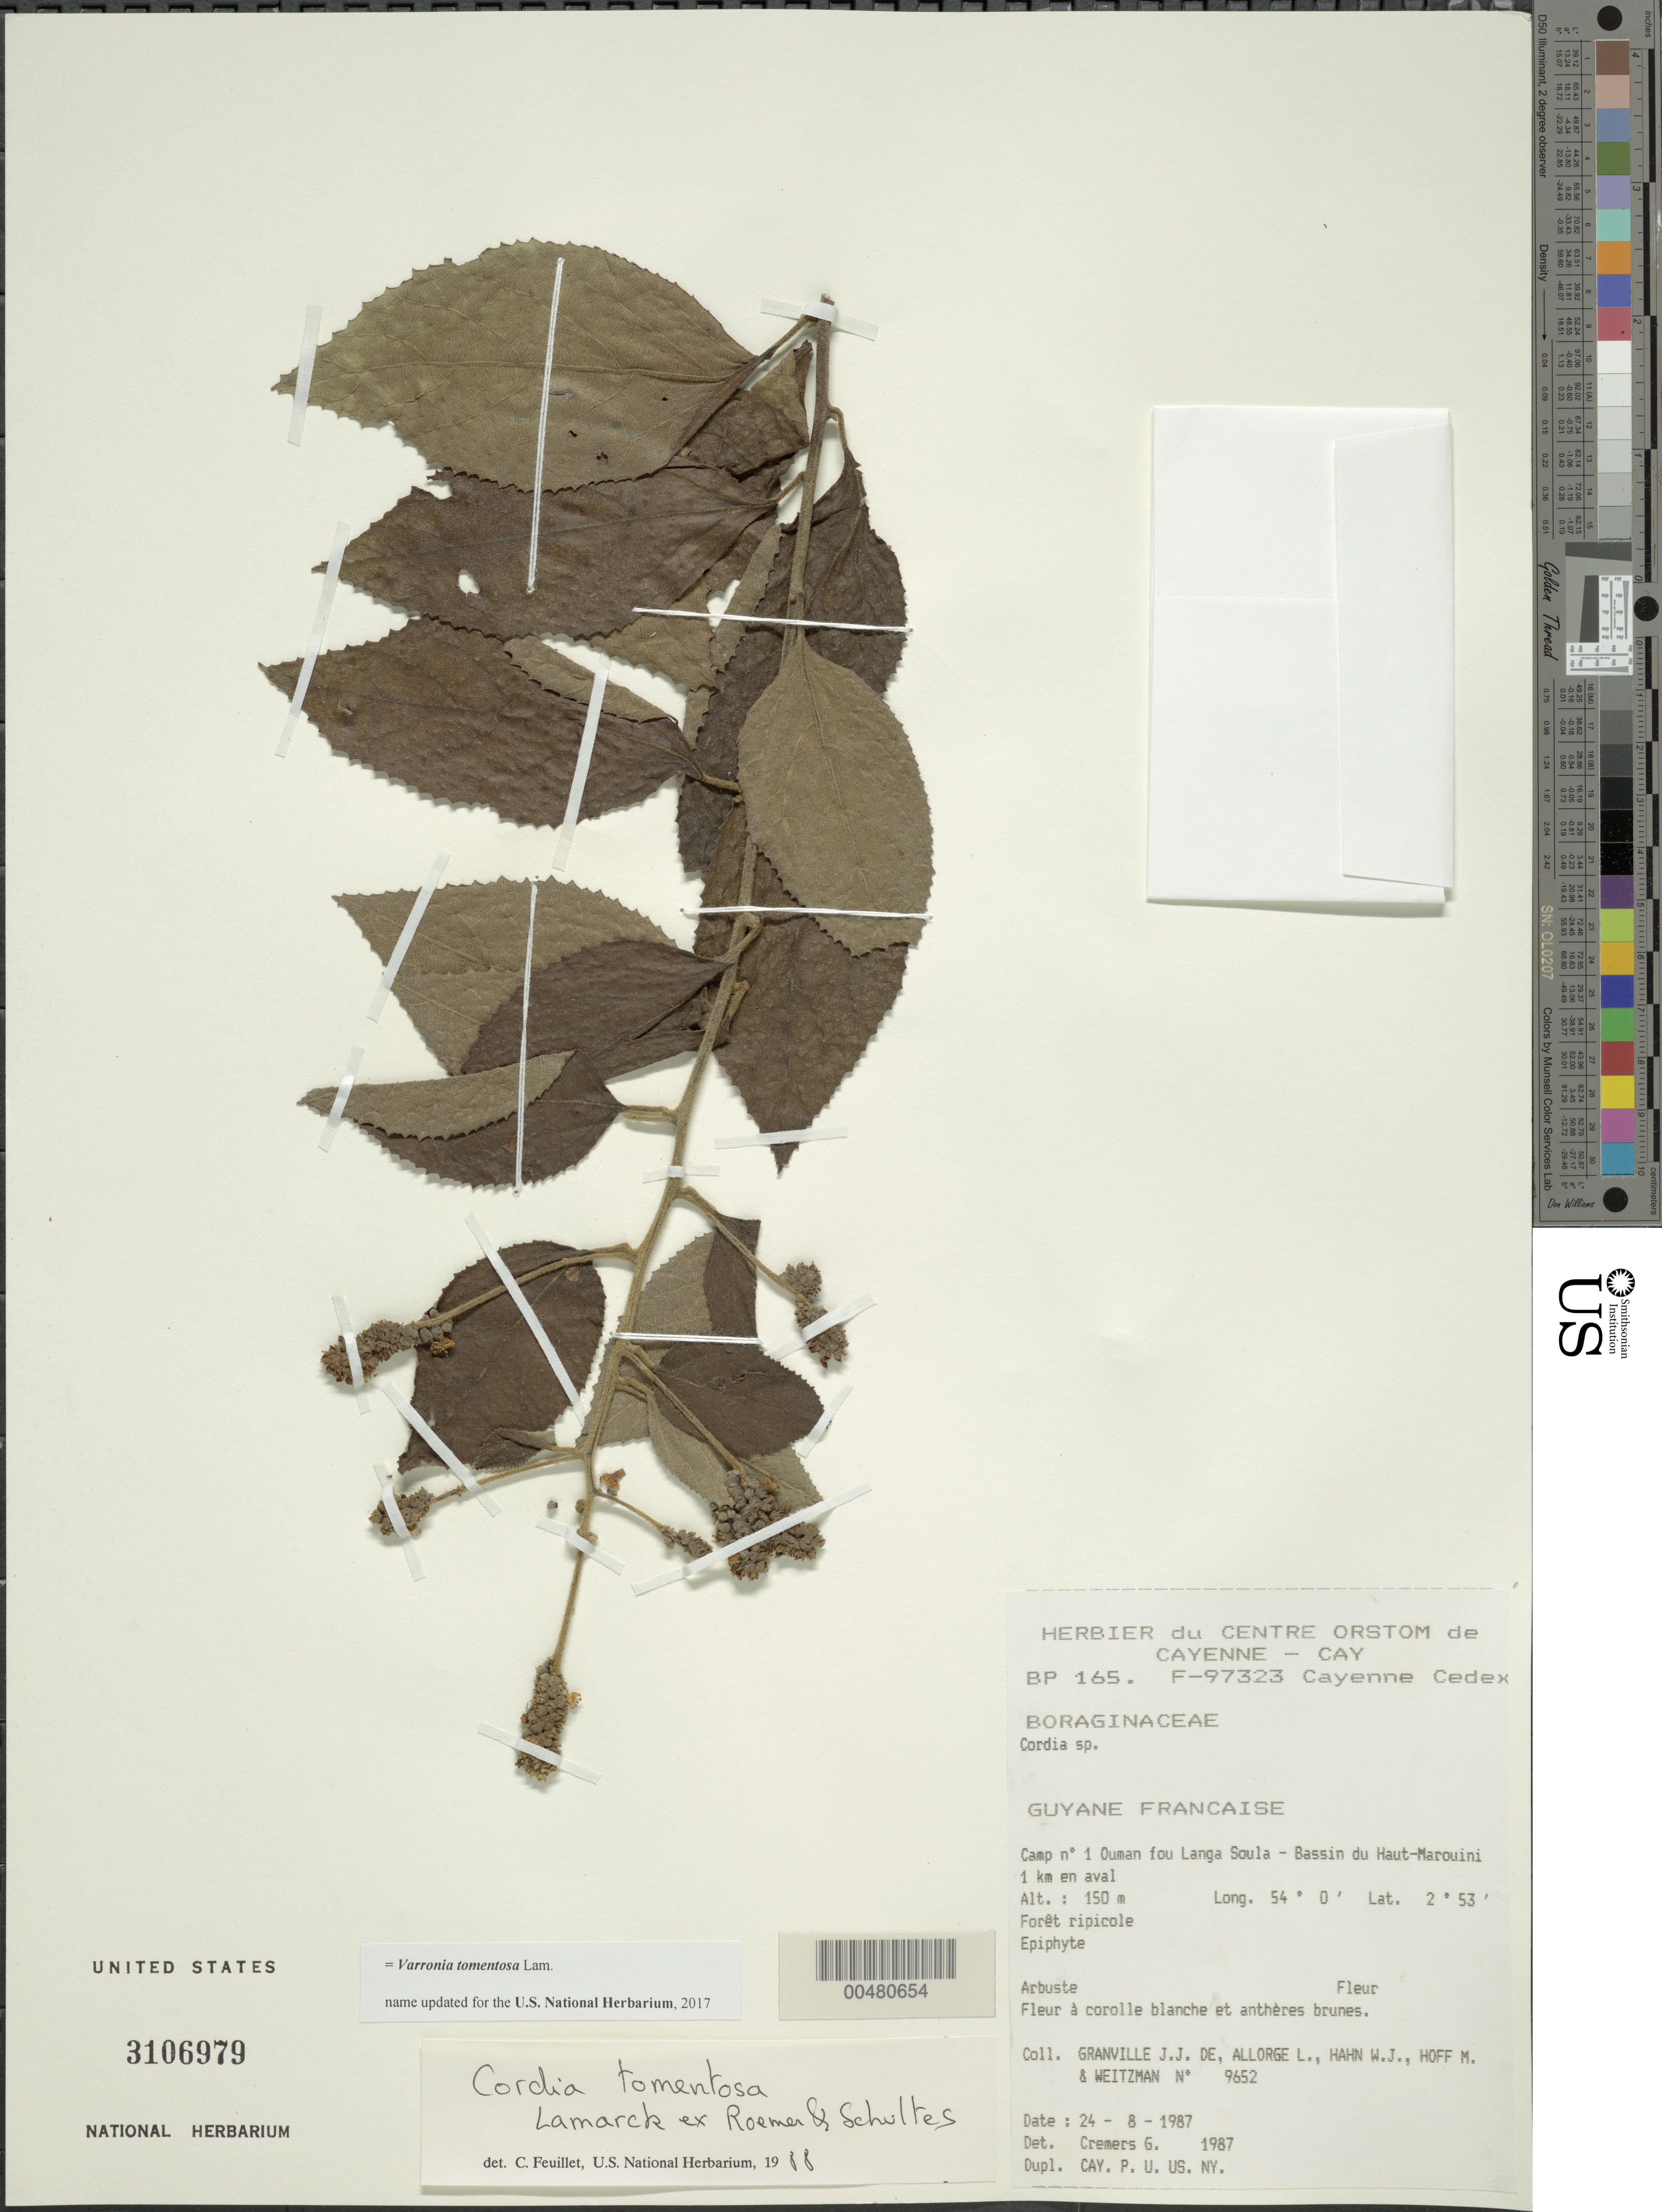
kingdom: Plantae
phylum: Tracheophyta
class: Magnoliopsida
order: Boraginales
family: Cordiaceae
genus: Varronia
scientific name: Varronia tomentosa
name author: Lam.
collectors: J.-J. de Granville, L. Allorge, W. J. Hahn, M. Hoff & Weitzman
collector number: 9652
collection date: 1987-08-24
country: French Guiana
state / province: Cayenne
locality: Guyane Francaise. Camp nº 1 Ouman fou Langa Soula - Bassin du Haut-Marouini 1 km en aval.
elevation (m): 150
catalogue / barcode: US 3106979